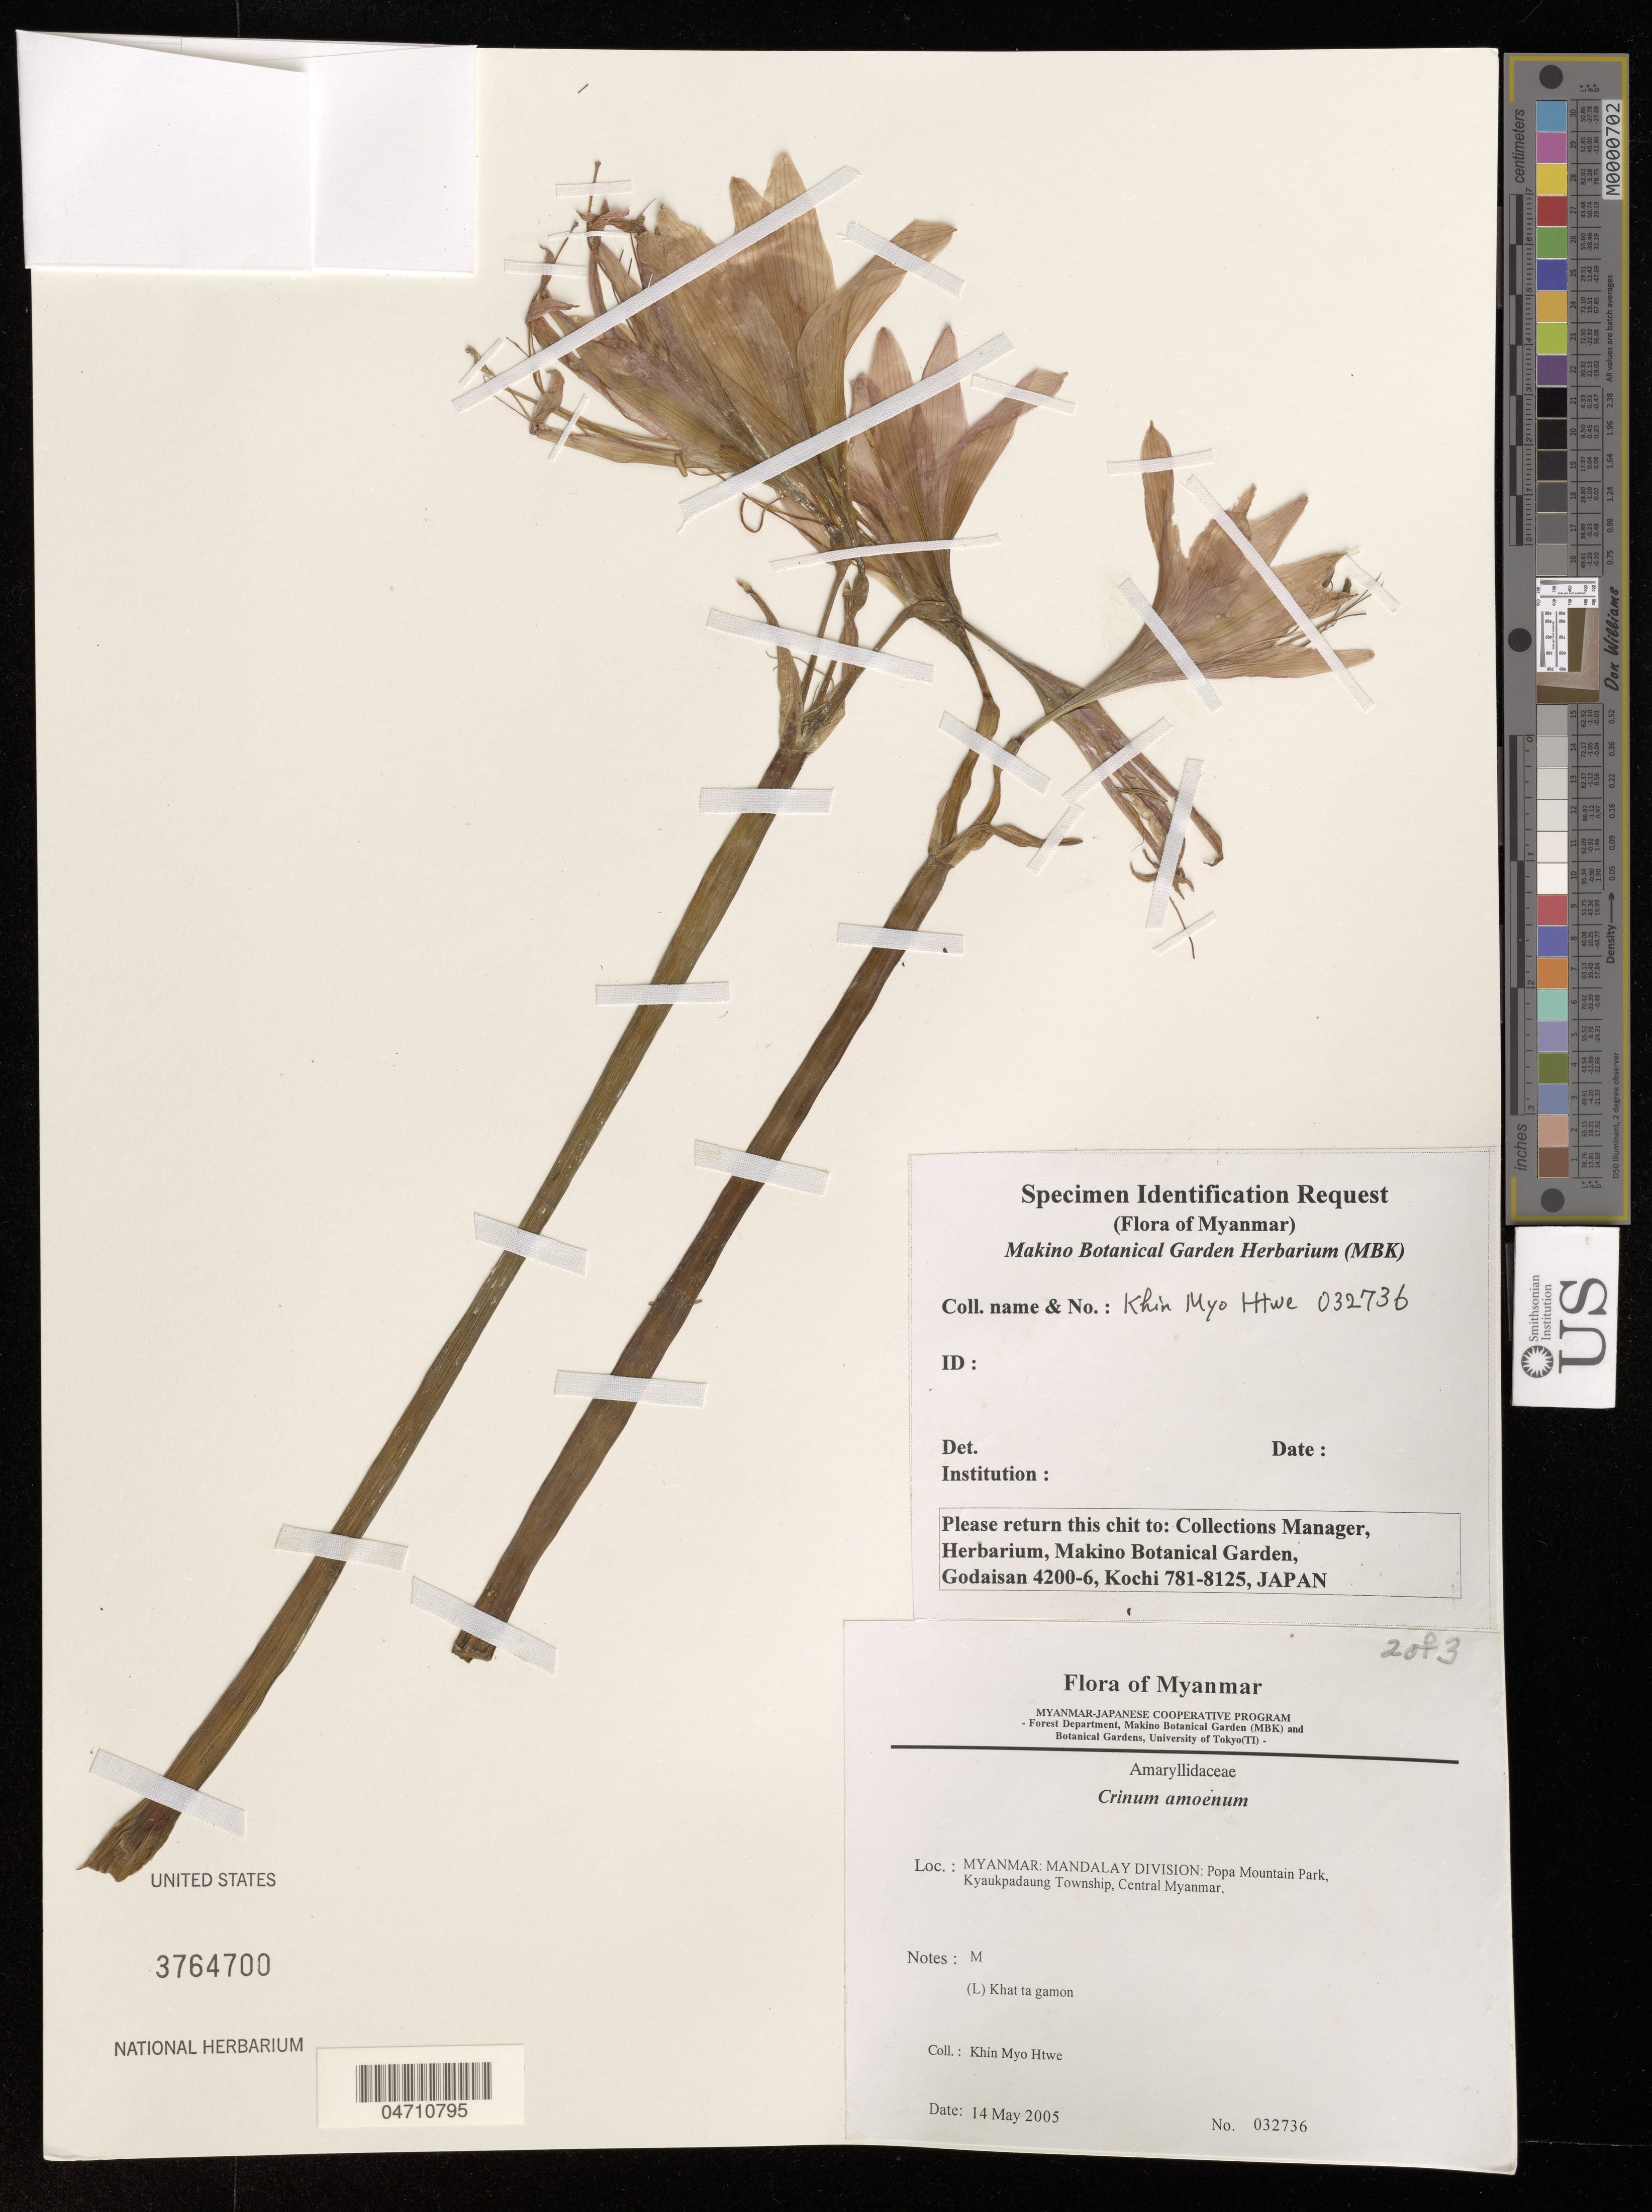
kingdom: Plantae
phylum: Tracheophyta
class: Liliopsida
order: Asparagales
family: Amaryllidaceae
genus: Crinum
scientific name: Crinum x amabile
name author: Donn ex Ker Gawl.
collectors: K. Htwe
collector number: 032736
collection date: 2005-05-14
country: Myanmar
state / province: Mandalay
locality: Mandalay Division: Popa Mountain Park, Kyaukpadaung Township, Central Myanmar.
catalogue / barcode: US 3764700